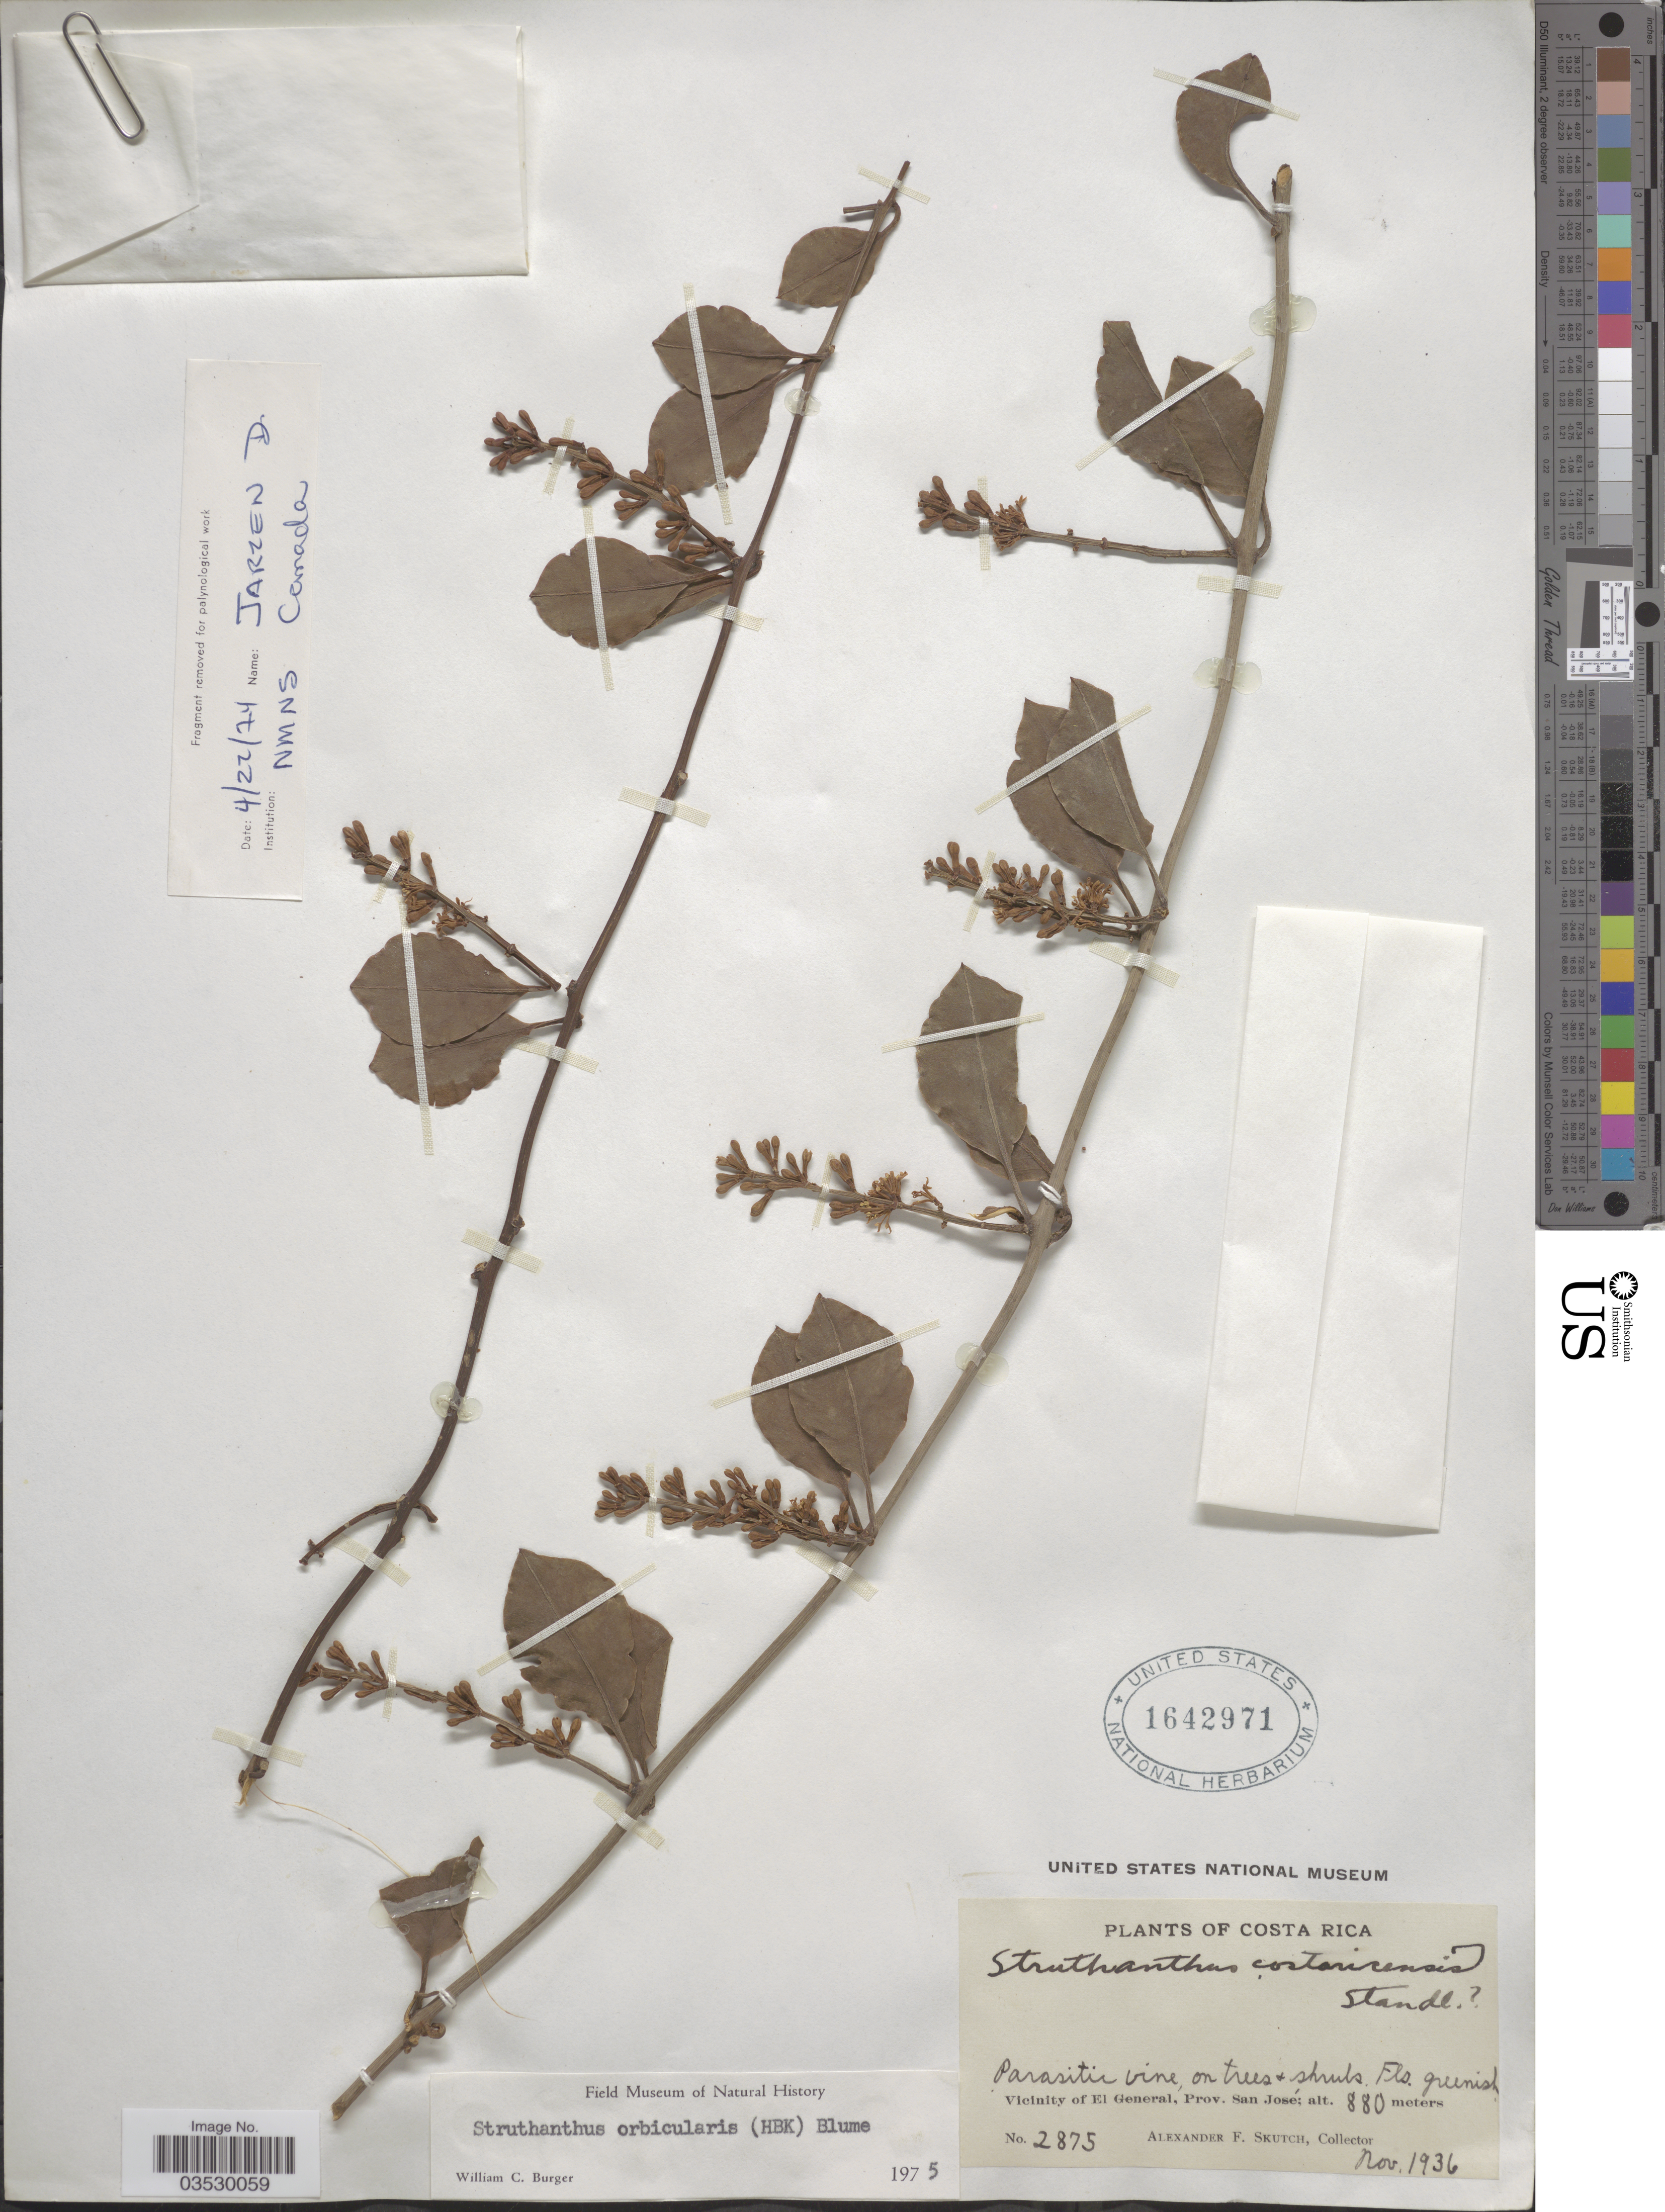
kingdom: Plantae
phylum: Tracheophyta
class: Magnoliopsida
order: Santalales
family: Loranthaceae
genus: Struthanthus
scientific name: Struthanthus orbicularis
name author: (Kunth) Blume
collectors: A. F. Skutch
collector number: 2875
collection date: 1936-11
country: Costa Rica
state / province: San José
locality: Vicinity of El General.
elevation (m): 880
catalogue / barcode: US 1642971